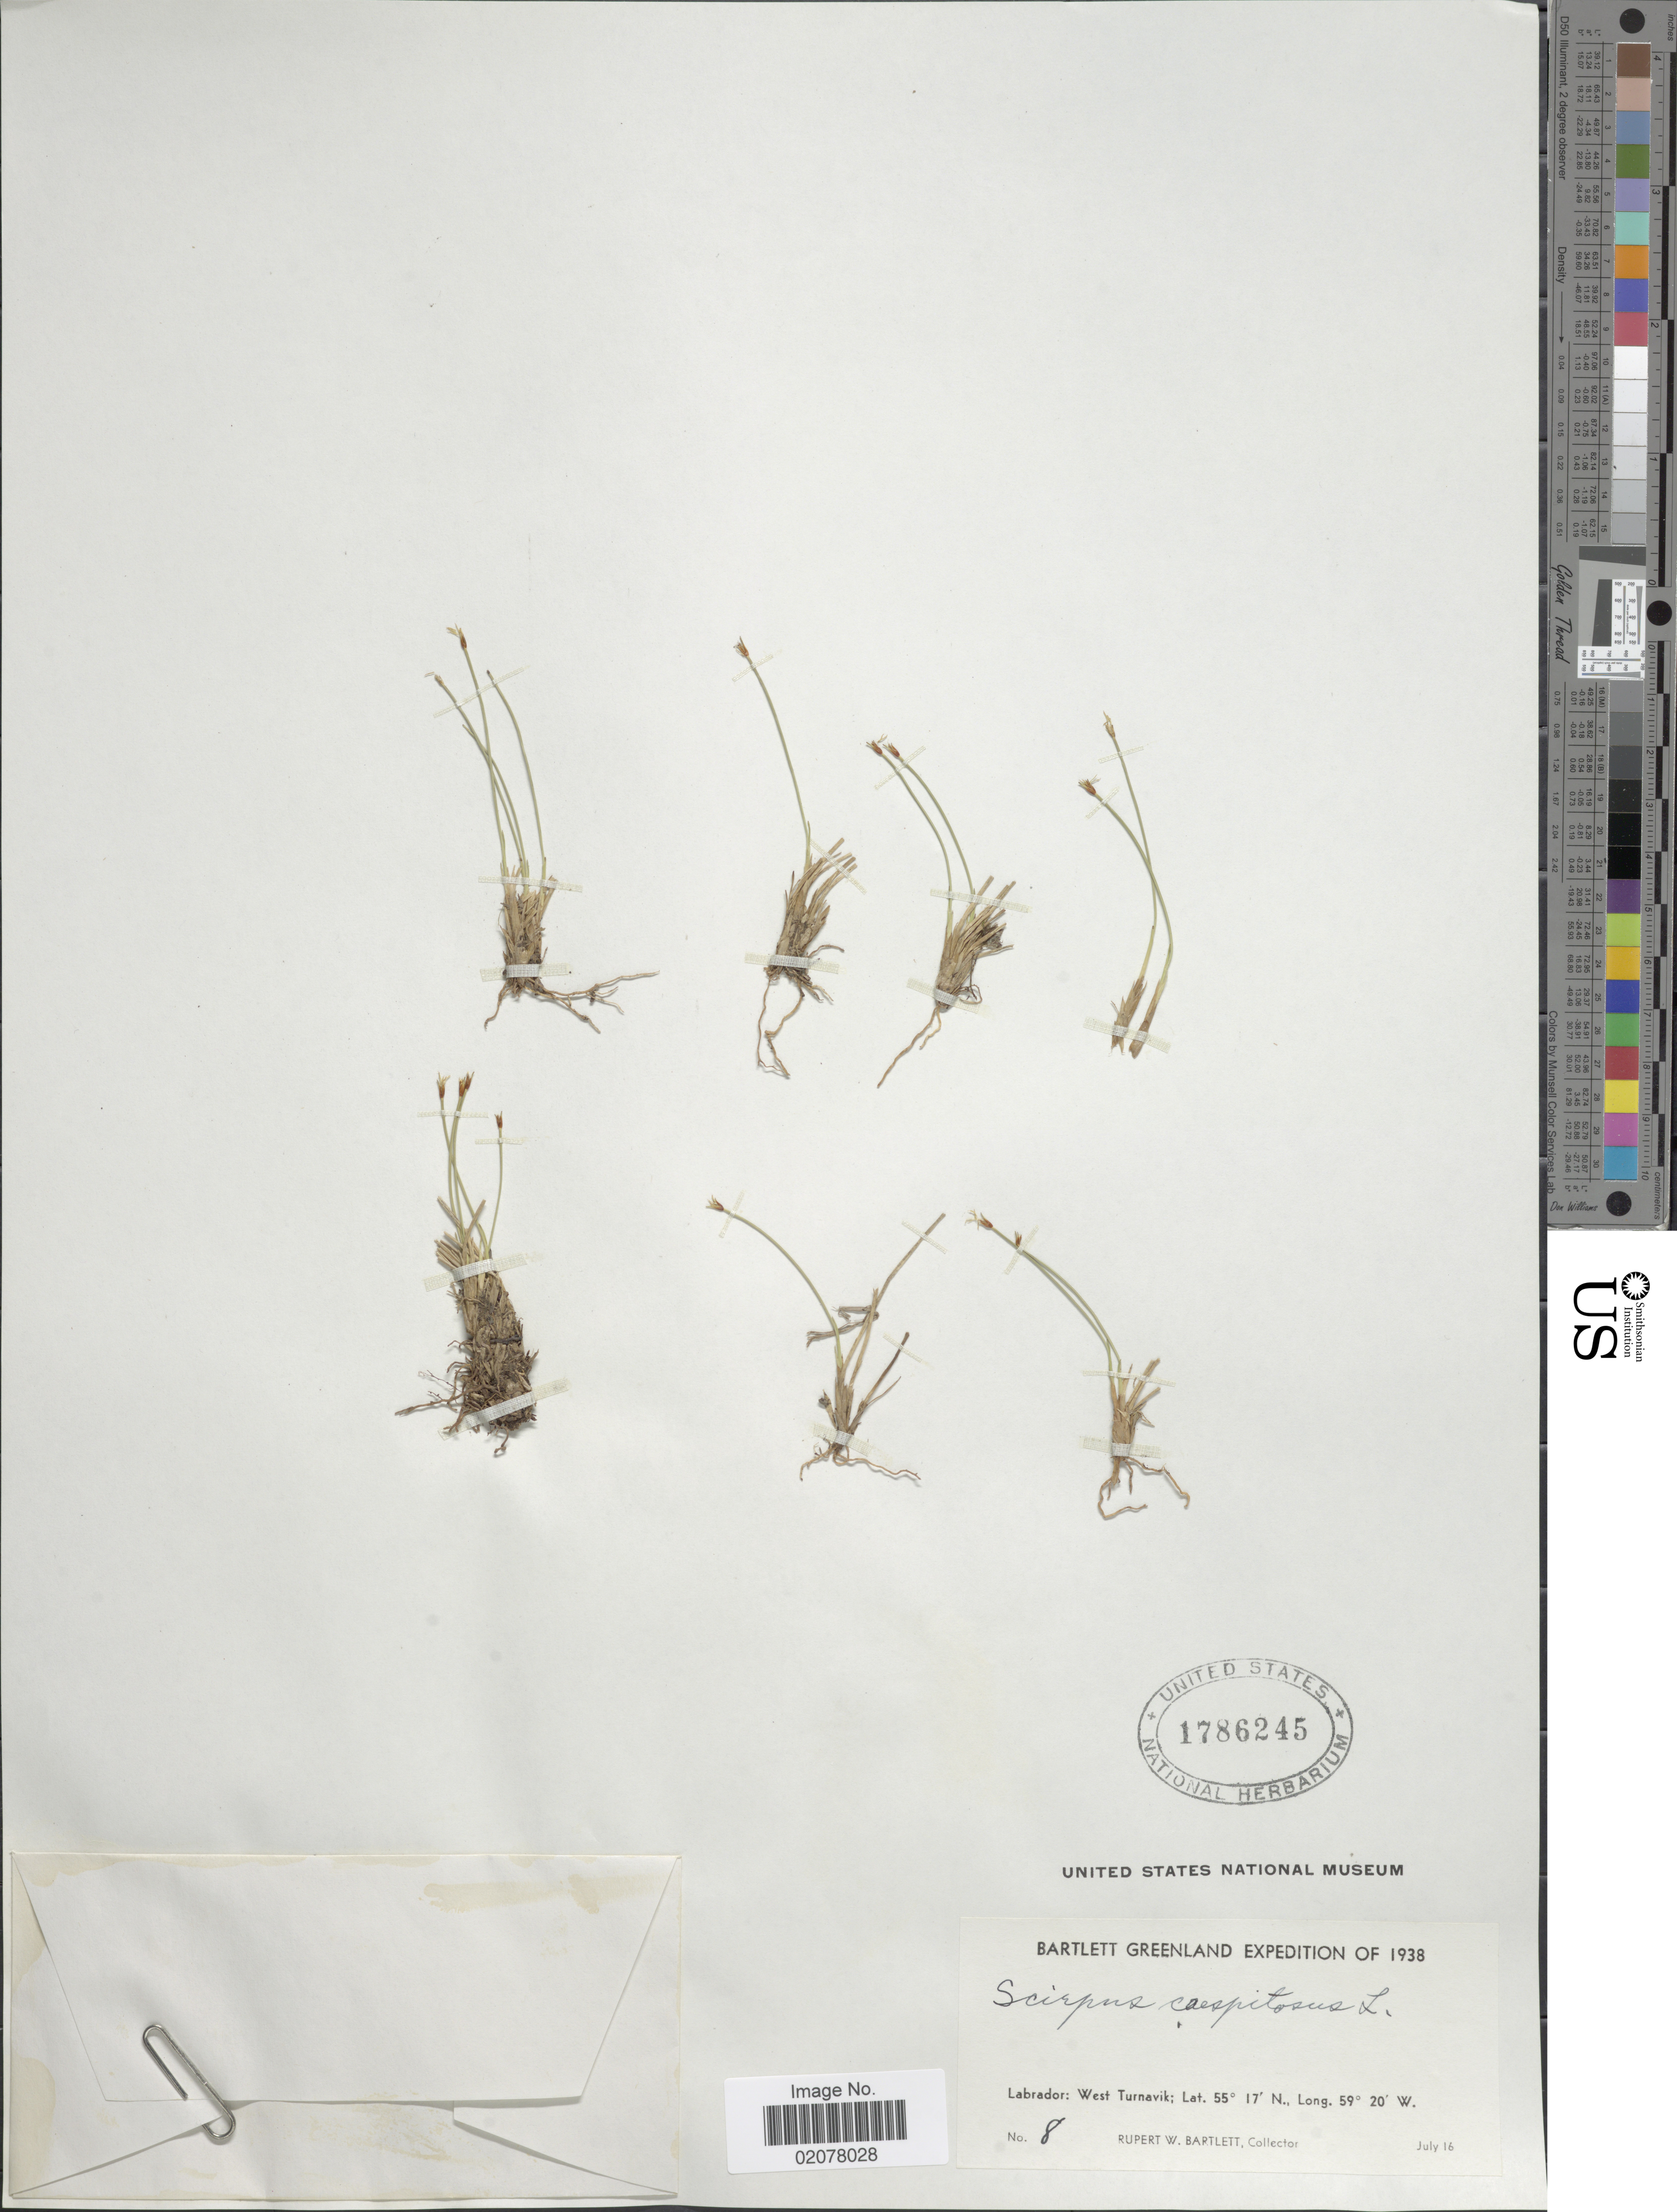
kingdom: Plantae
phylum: Tracheophyta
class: Liliopsida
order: Poales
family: Cyperaceae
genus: Trichophorum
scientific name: Trichophorum cespitosum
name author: (L.) Hartm.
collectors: R. W. Bartlett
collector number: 8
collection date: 1938-07-16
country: Greenland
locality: Labrador: West Turnavik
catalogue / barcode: US 1786245